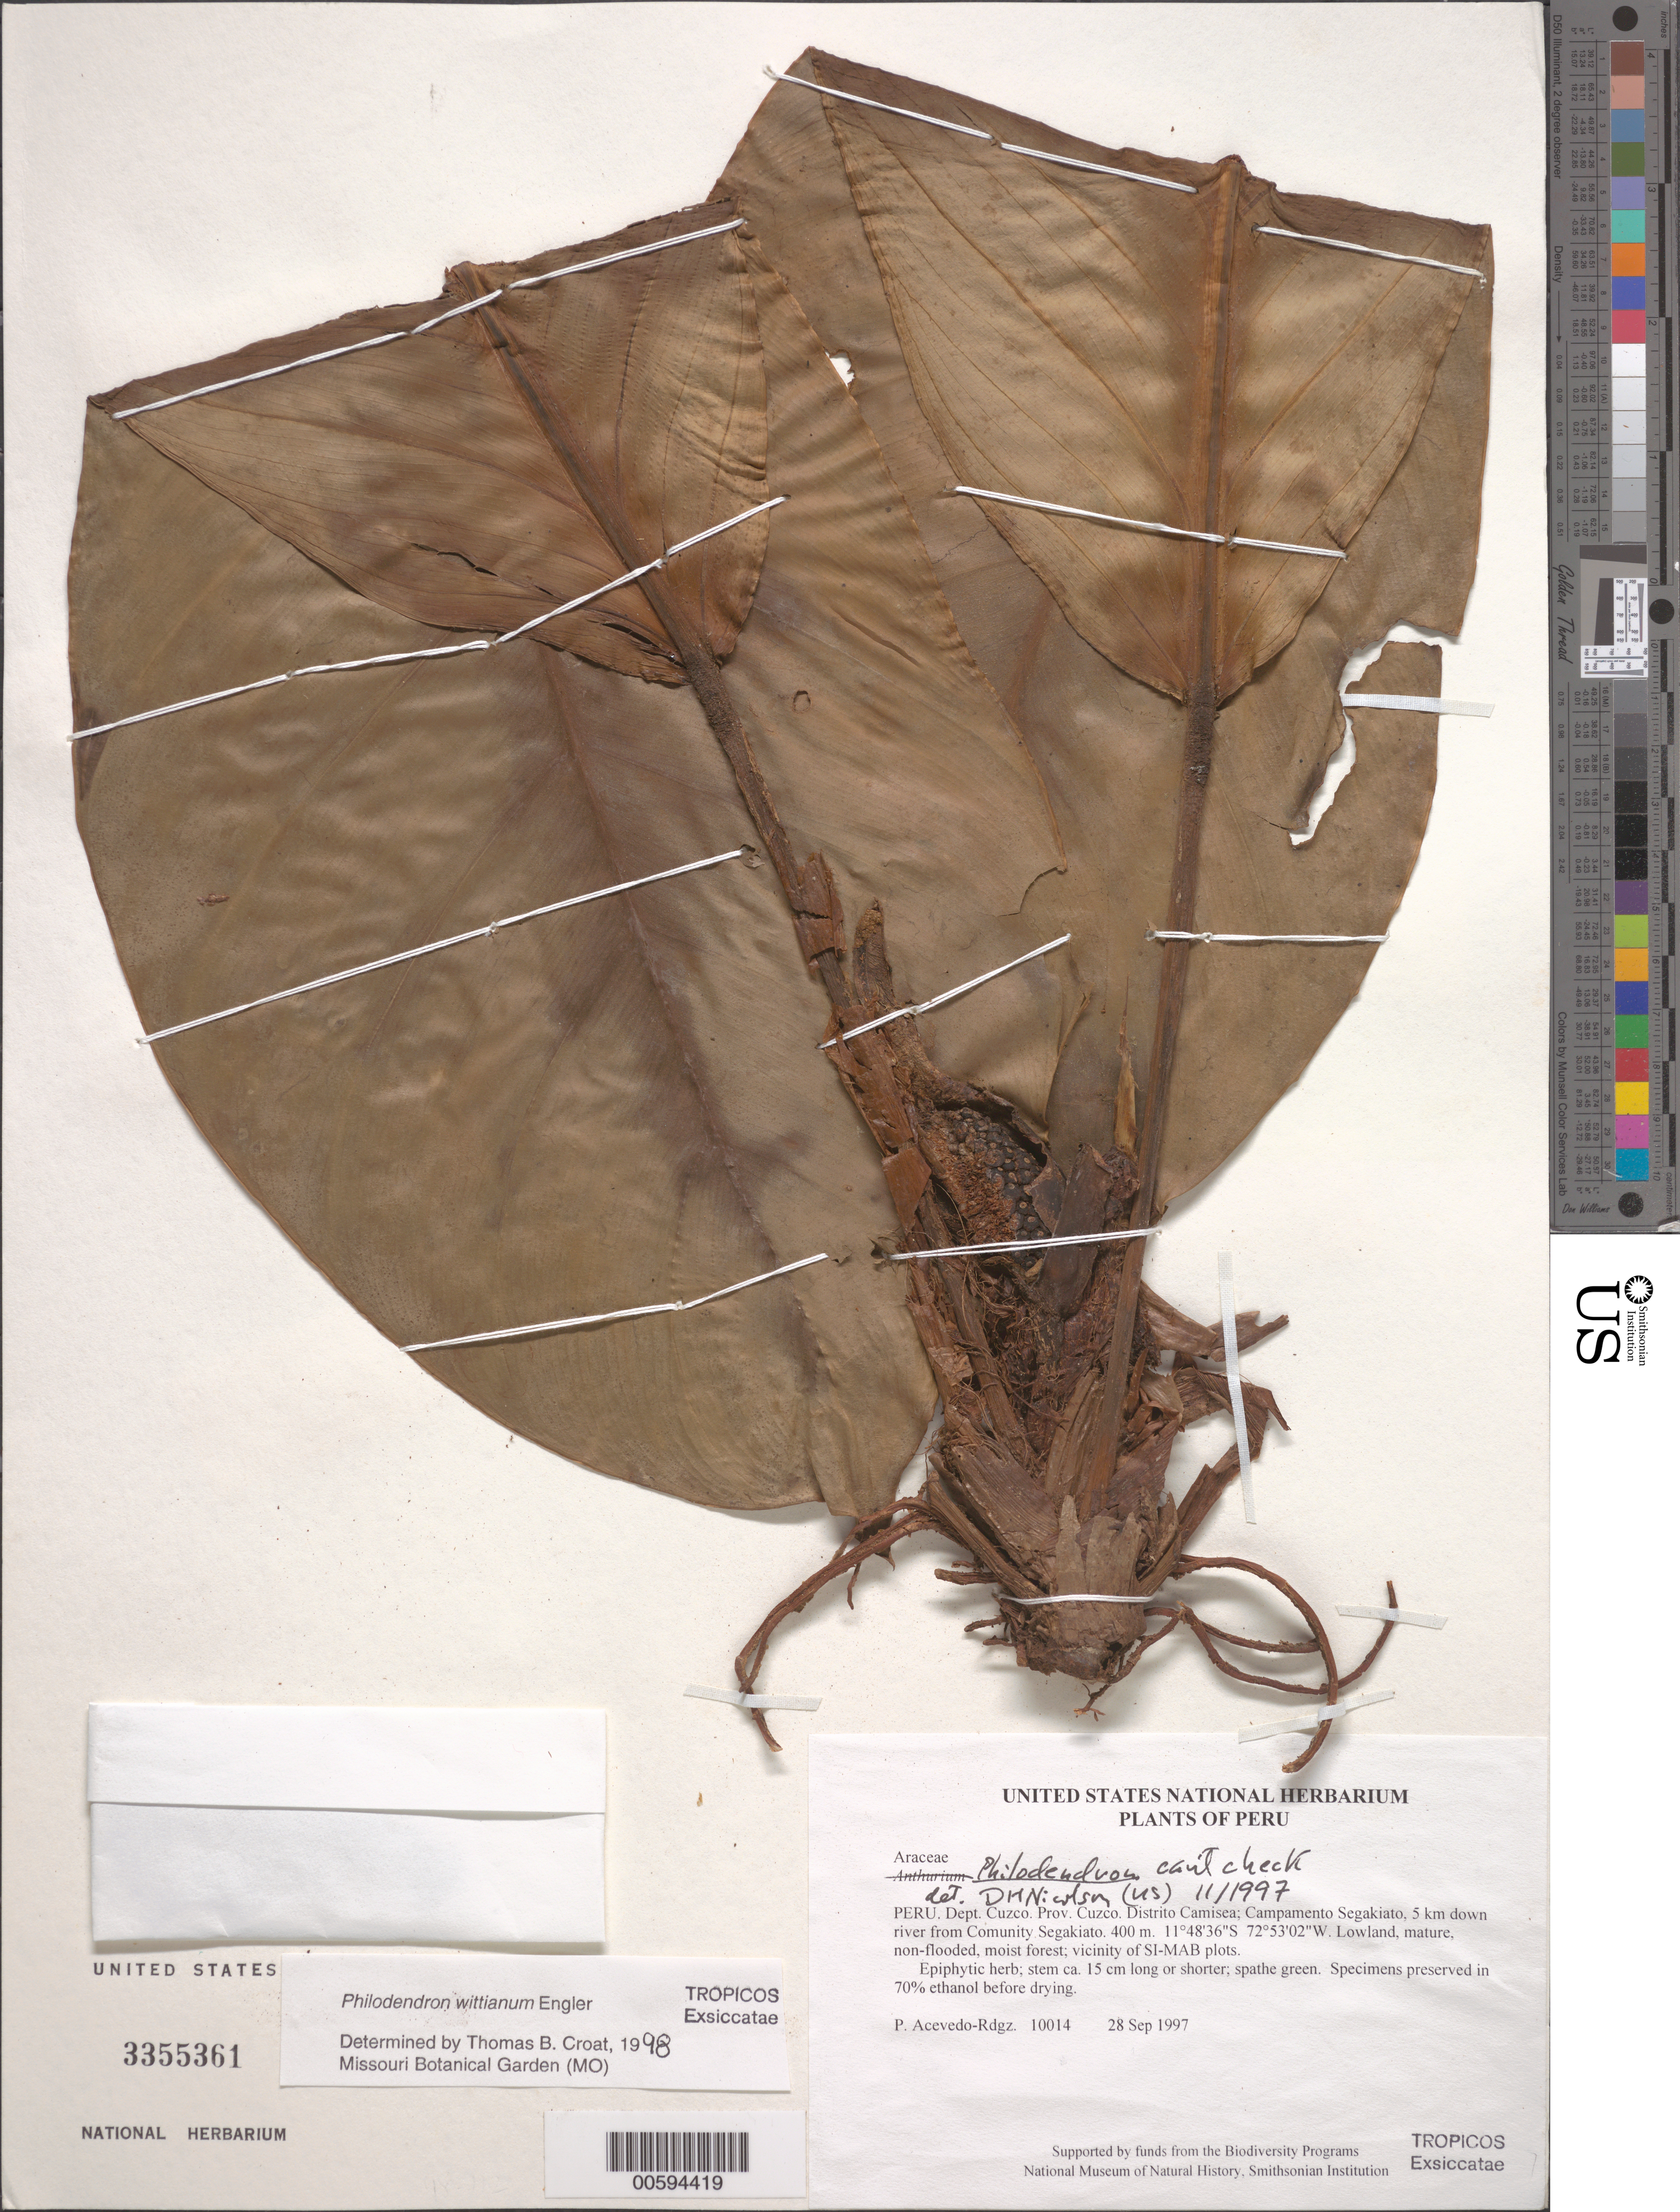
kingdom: Plantae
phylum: Tracheophyta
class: Liliopsida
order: Alismatales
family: Araceae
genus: Philodendron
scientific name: Philodendron wittianum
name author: Engl.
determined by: Croat, Thomas B., Missouri Botanical Garden (MO)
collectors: P. Acevedo-Rodr.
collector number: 10014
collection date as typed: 28 Sep 1997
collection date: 1997-09-28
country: Peru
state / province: Cusco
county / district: Cusco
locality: Distrito Camisea; Campamento Segakiato, 5 km down river from Comunity Segakiato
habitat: Lowland, mature, non-flooded, moist forest; vicinity of SI-MAB plots.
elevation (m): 400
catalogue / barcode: US 3355361